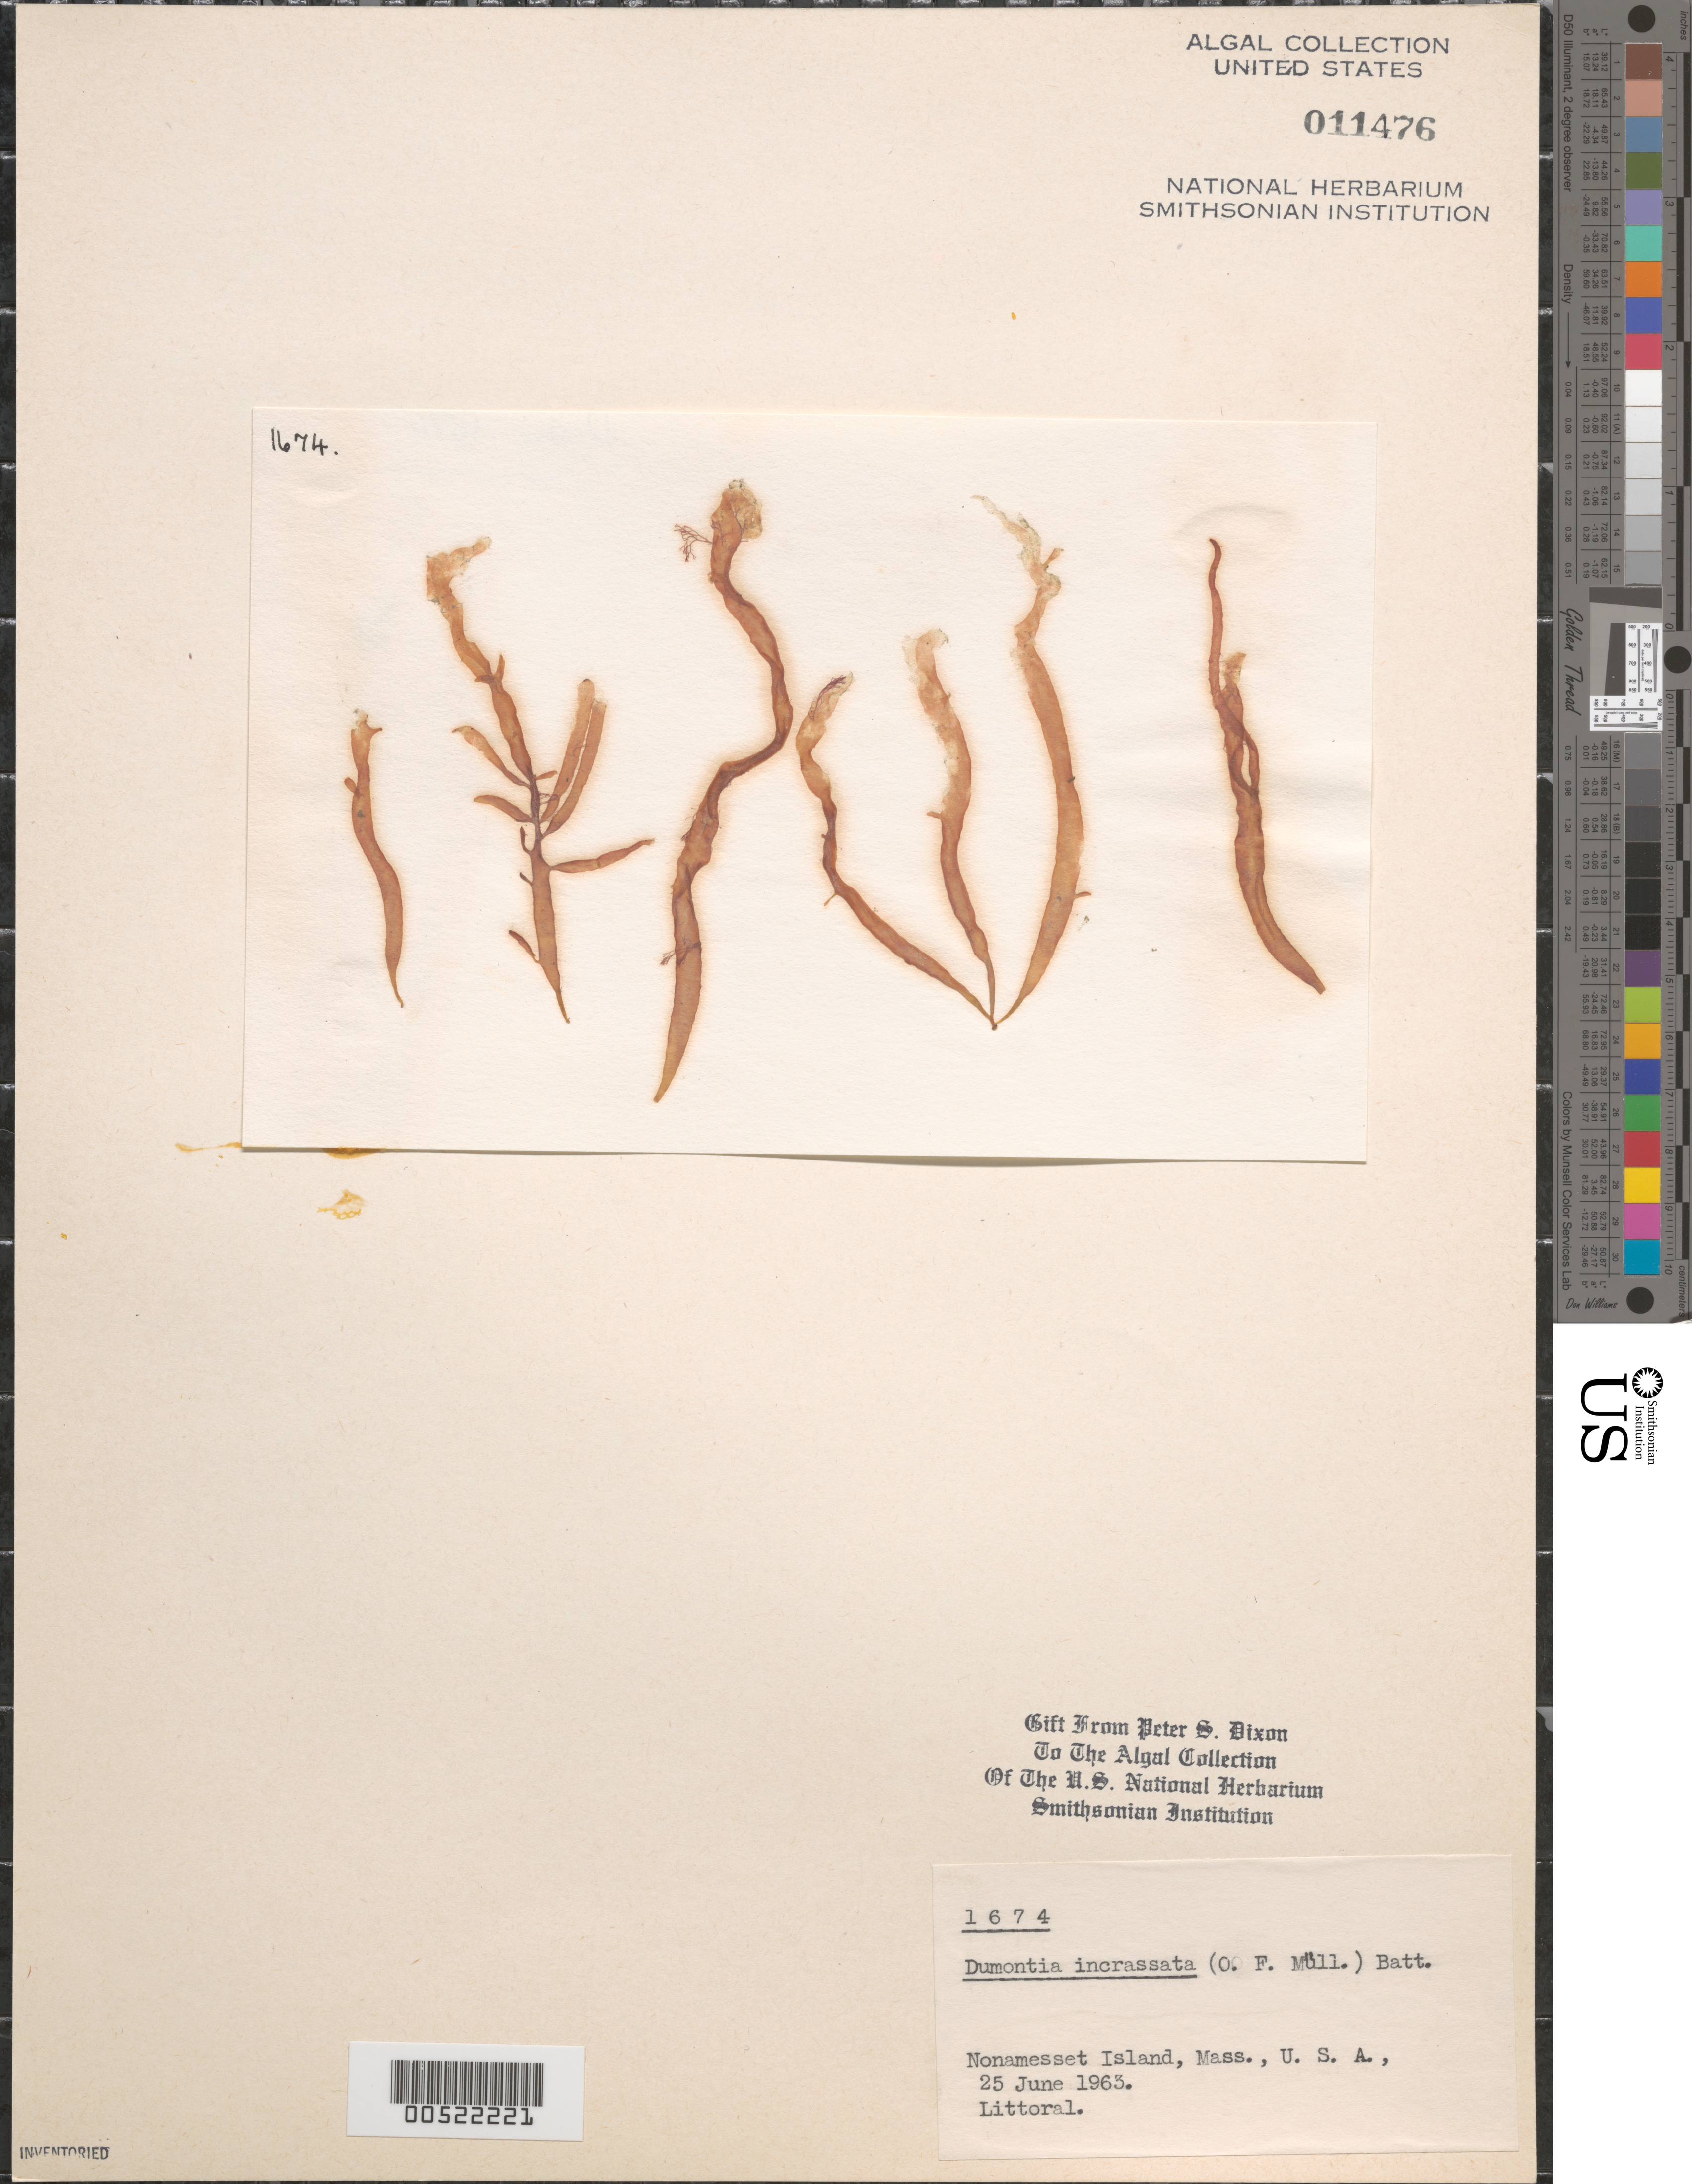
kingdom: Plantae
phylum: Rhodophyta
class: Florideophyceae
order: Gigartinales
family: Dumontiaceae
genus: Dumontia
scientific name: Dumontia contorta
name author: (S.G. Gmel.) Rupr.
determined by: Algae name updating Project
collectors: P. S. Dixon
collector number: PSD 1674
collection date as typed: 25 Jun 1963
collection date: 1963-06-25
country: United States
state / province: Massachusetts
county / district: Dukes County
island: Nonamesset Island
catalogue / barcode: US 11476